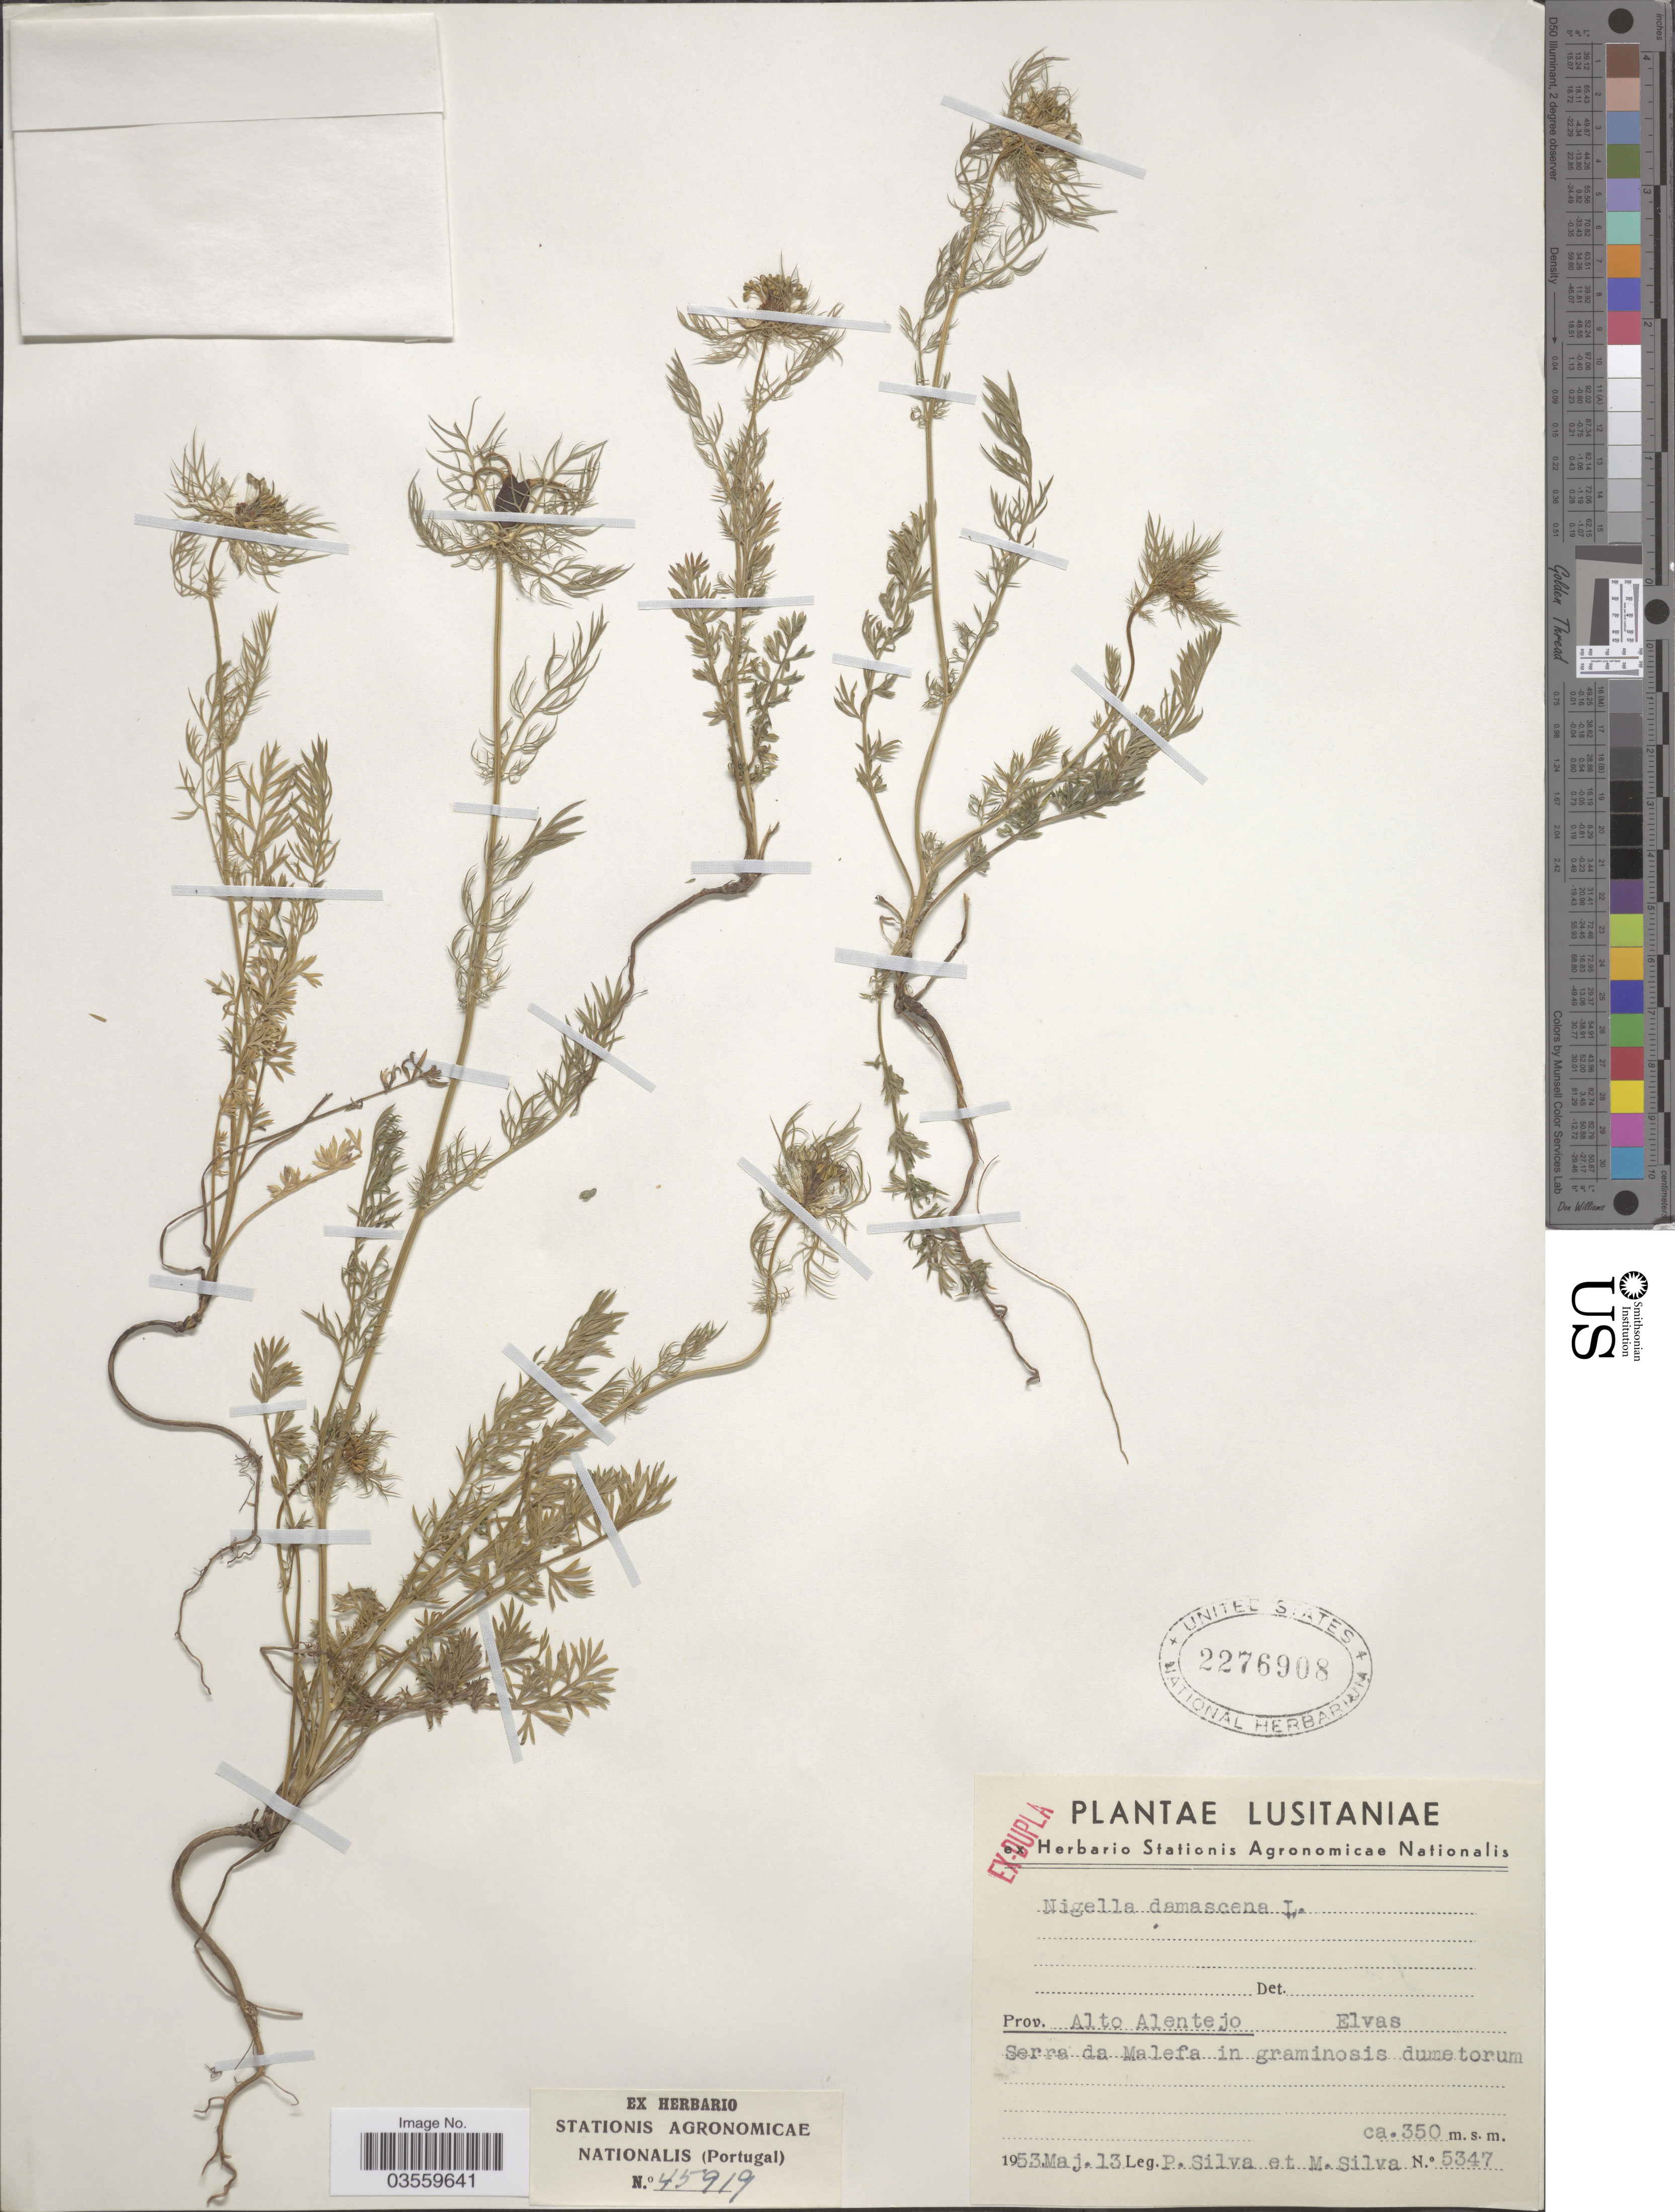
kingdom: Plantae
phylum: Tracheophyta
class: Magnoliopsida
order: Ranunculales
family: Ranunculaceae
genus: Nigella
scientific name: Nigella damascena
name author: L.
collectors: P. Silva & M. Silva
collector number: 5347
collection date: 1953-05-13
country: Portugal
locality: Lusitaniae. Prov. Alto Alentejo. Elvas. Serra da Malefa.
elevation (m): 350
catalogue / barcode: US 2276908